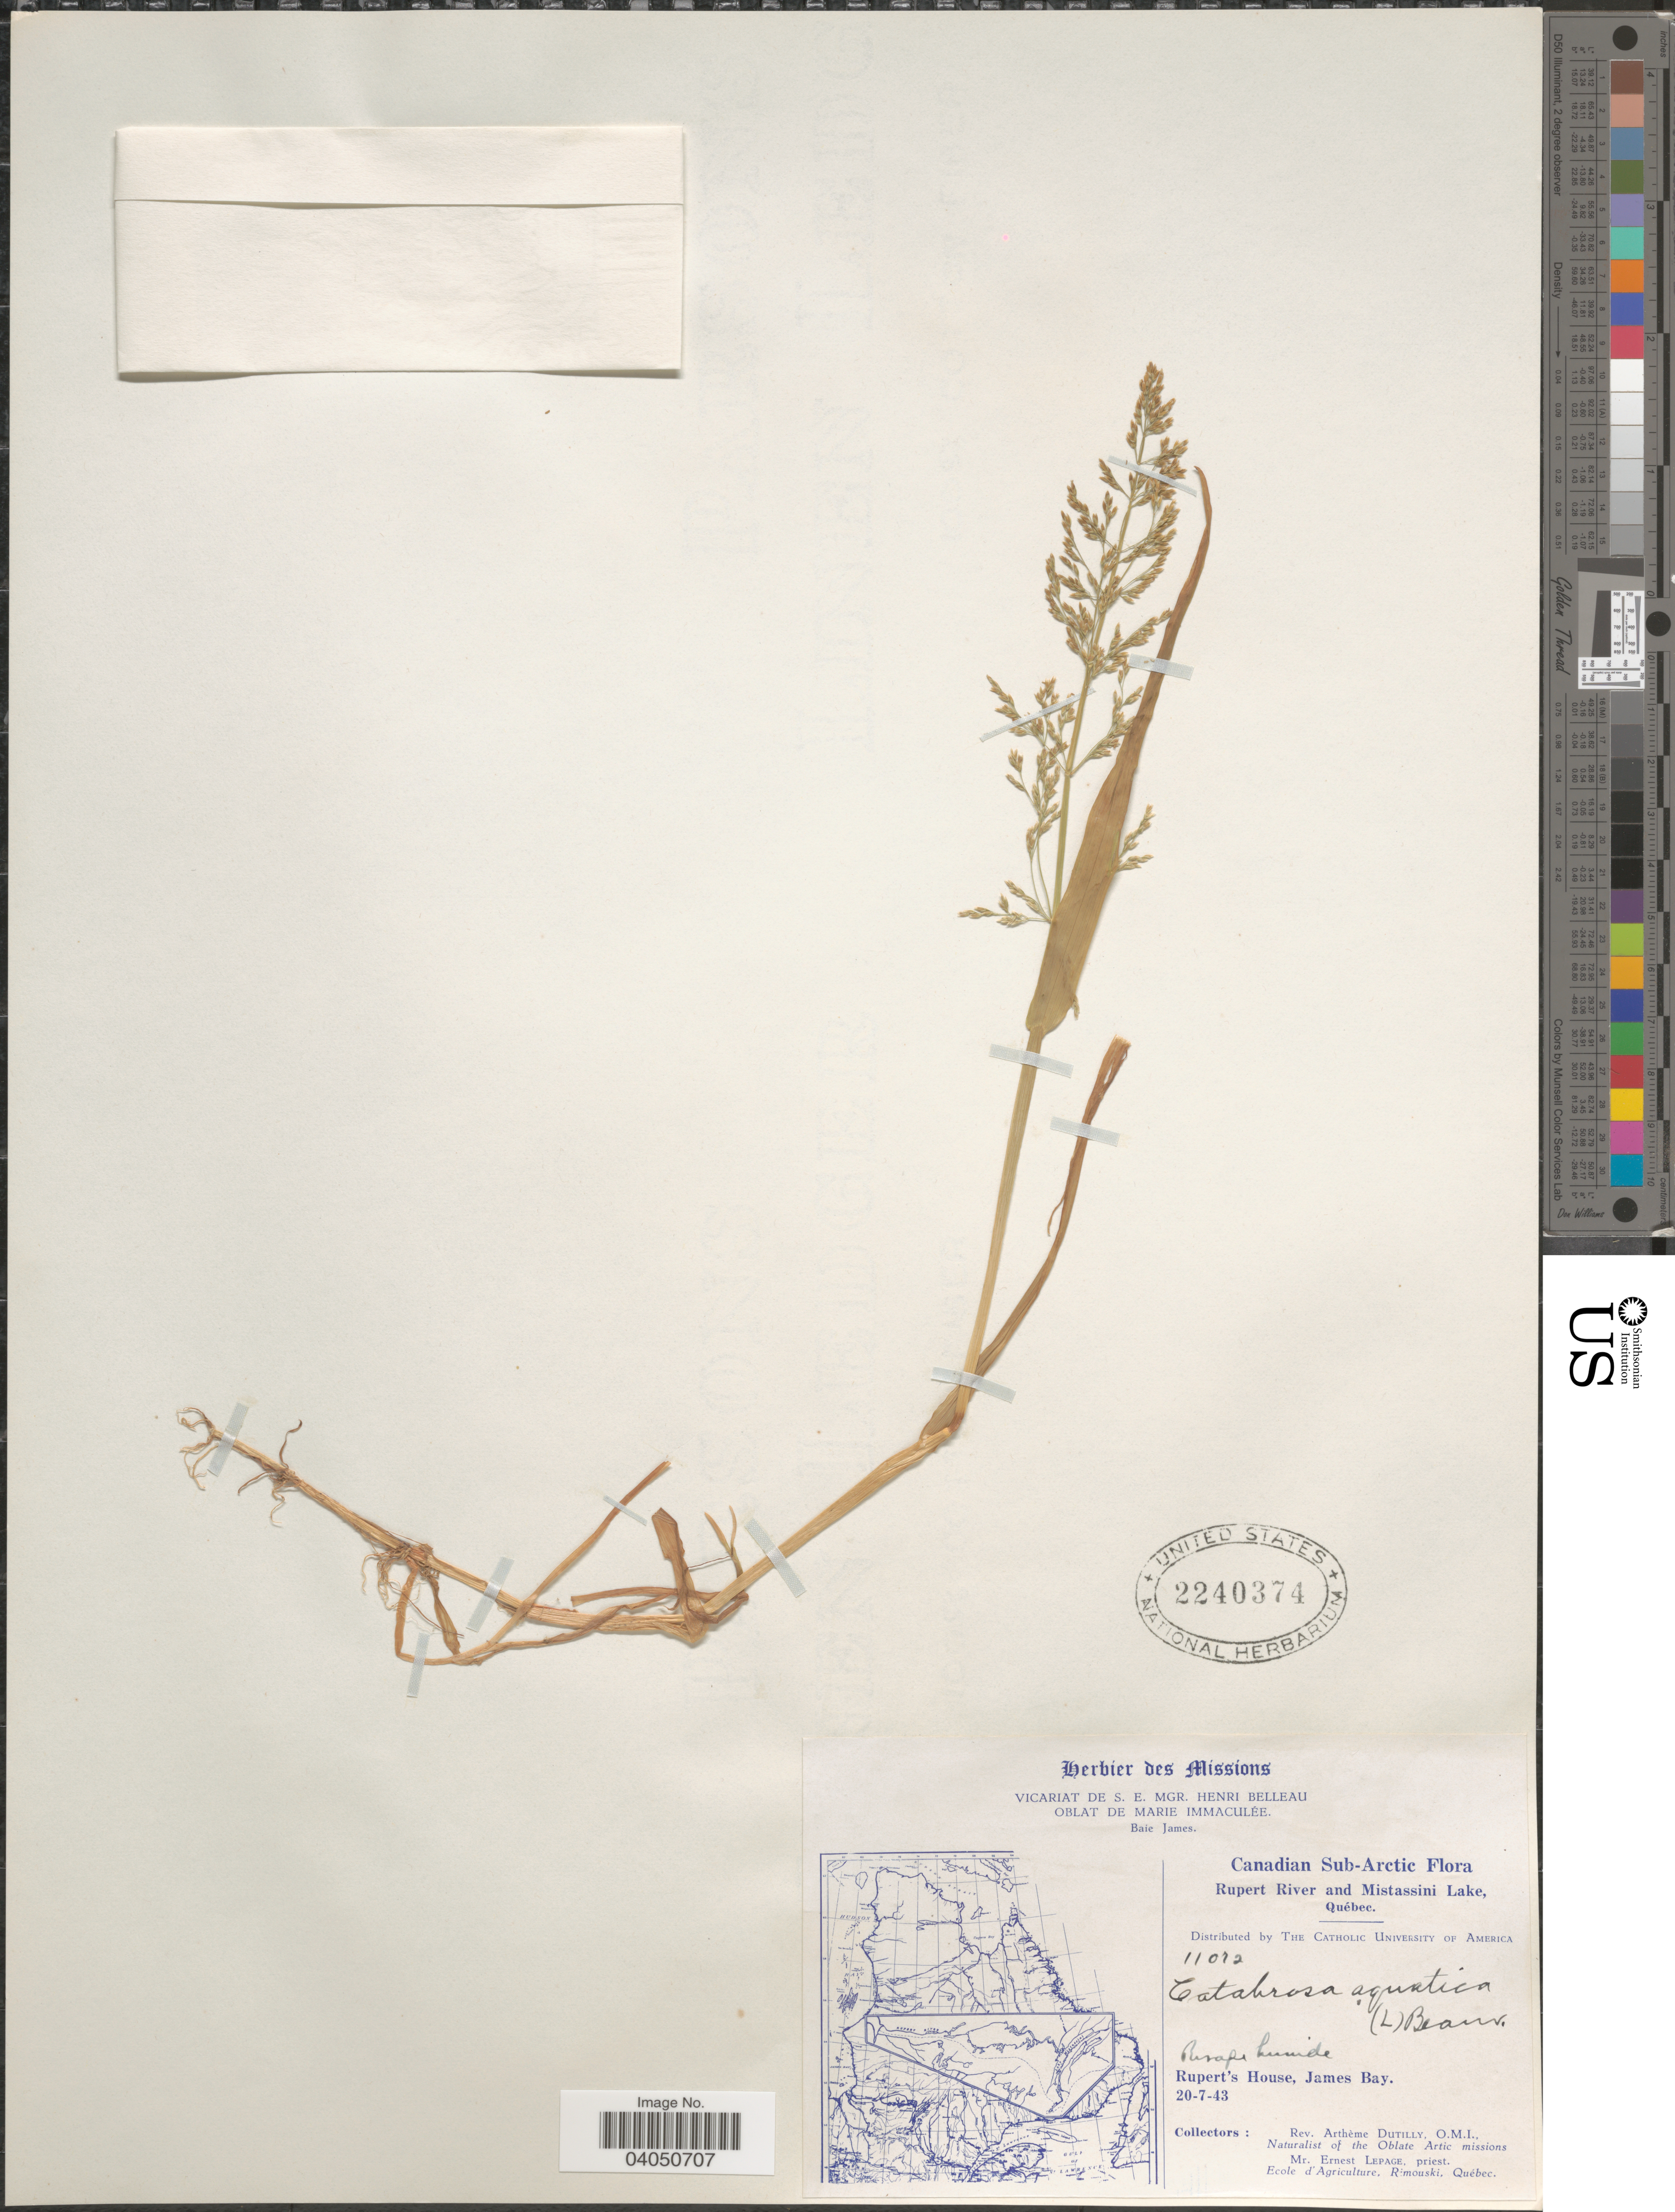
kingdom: Plantae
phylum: Tracheophyta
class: Liliopsida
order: Poales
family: Poaceae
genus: Catabrosa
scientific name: Catabrosa aquatica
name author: (L.) P. Beauv.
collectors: A. Dutilly & E. Lepage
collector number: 11072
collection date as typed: Transcribed d/m/y: 20/7/43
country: Canada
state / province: Quebec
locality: Canadian Sub-Arctic. Rupert River and Mistassini Lake. Rupert's House, James Bay.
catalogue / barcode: US 2240374